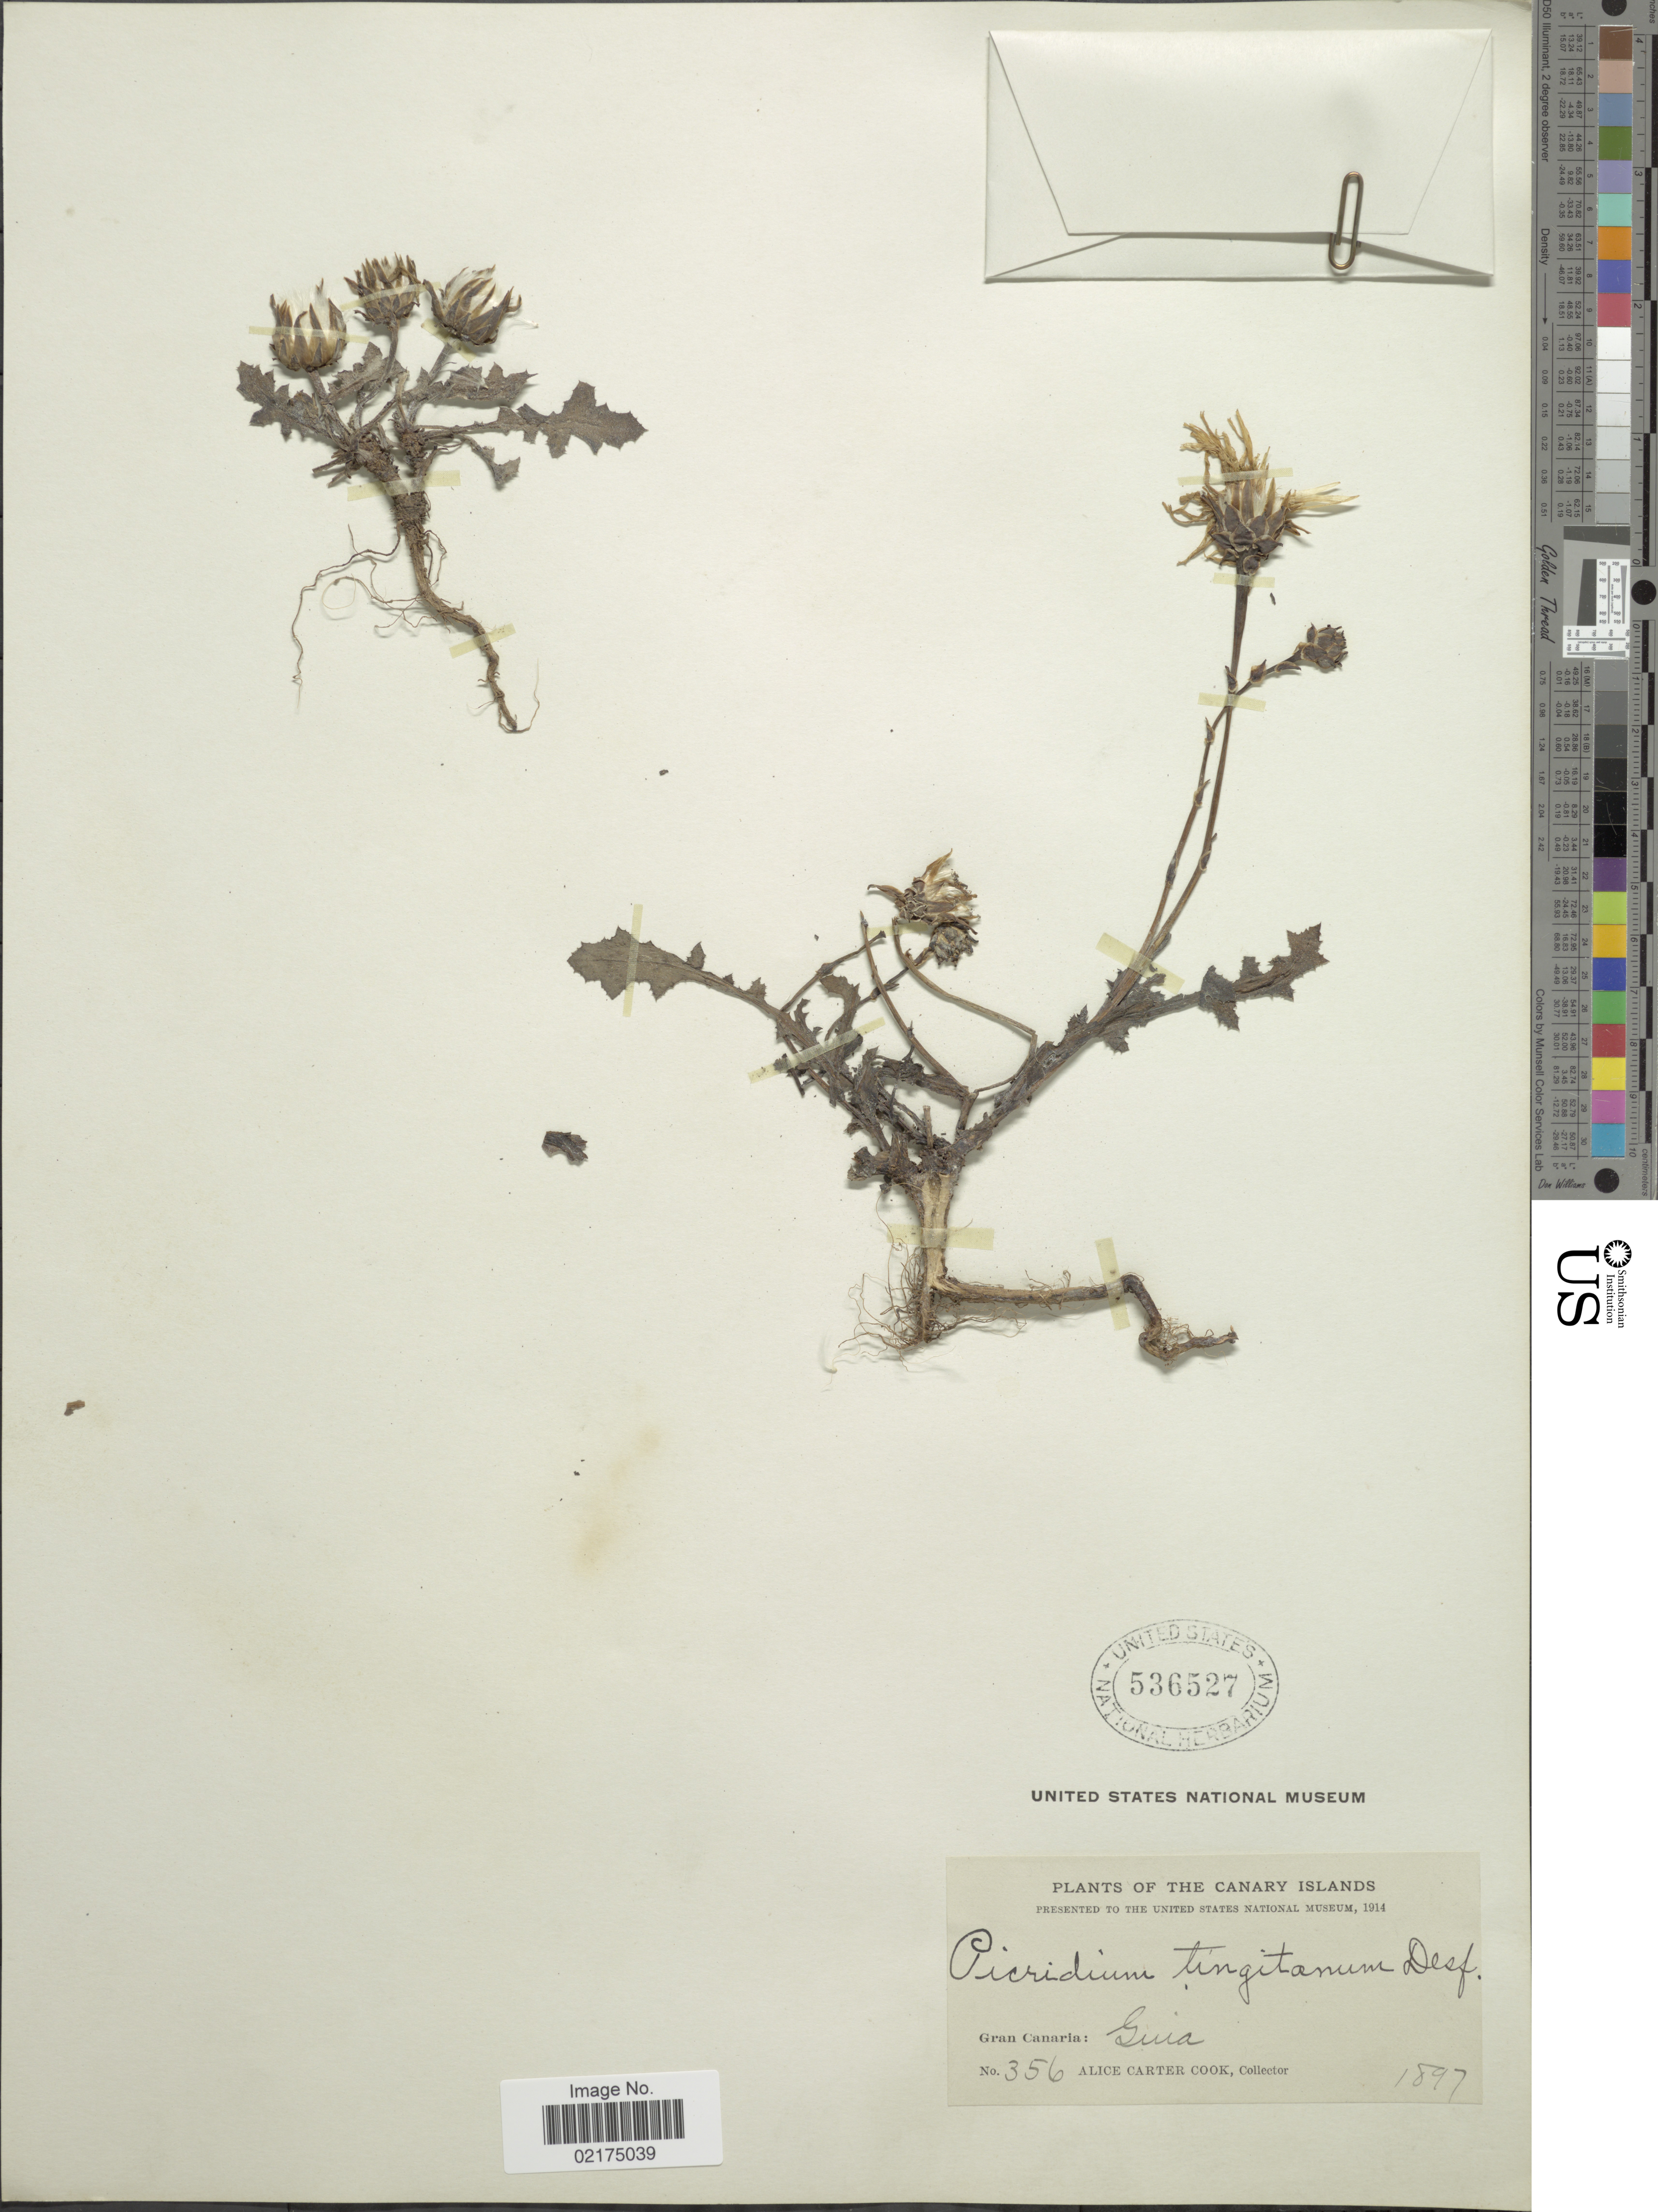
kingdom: Plantae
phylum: Tracheophyta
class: Magnoliopsida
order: Asterales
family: Asteraceae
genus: Reichardia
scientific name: Reichardia tingitana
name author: (L.) Roth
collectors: Alice C. Cook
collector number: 356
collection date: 1897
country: Spain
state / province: Canarias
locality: The Canary Islands, Gran Canaria: Guia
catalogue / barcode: US 536527